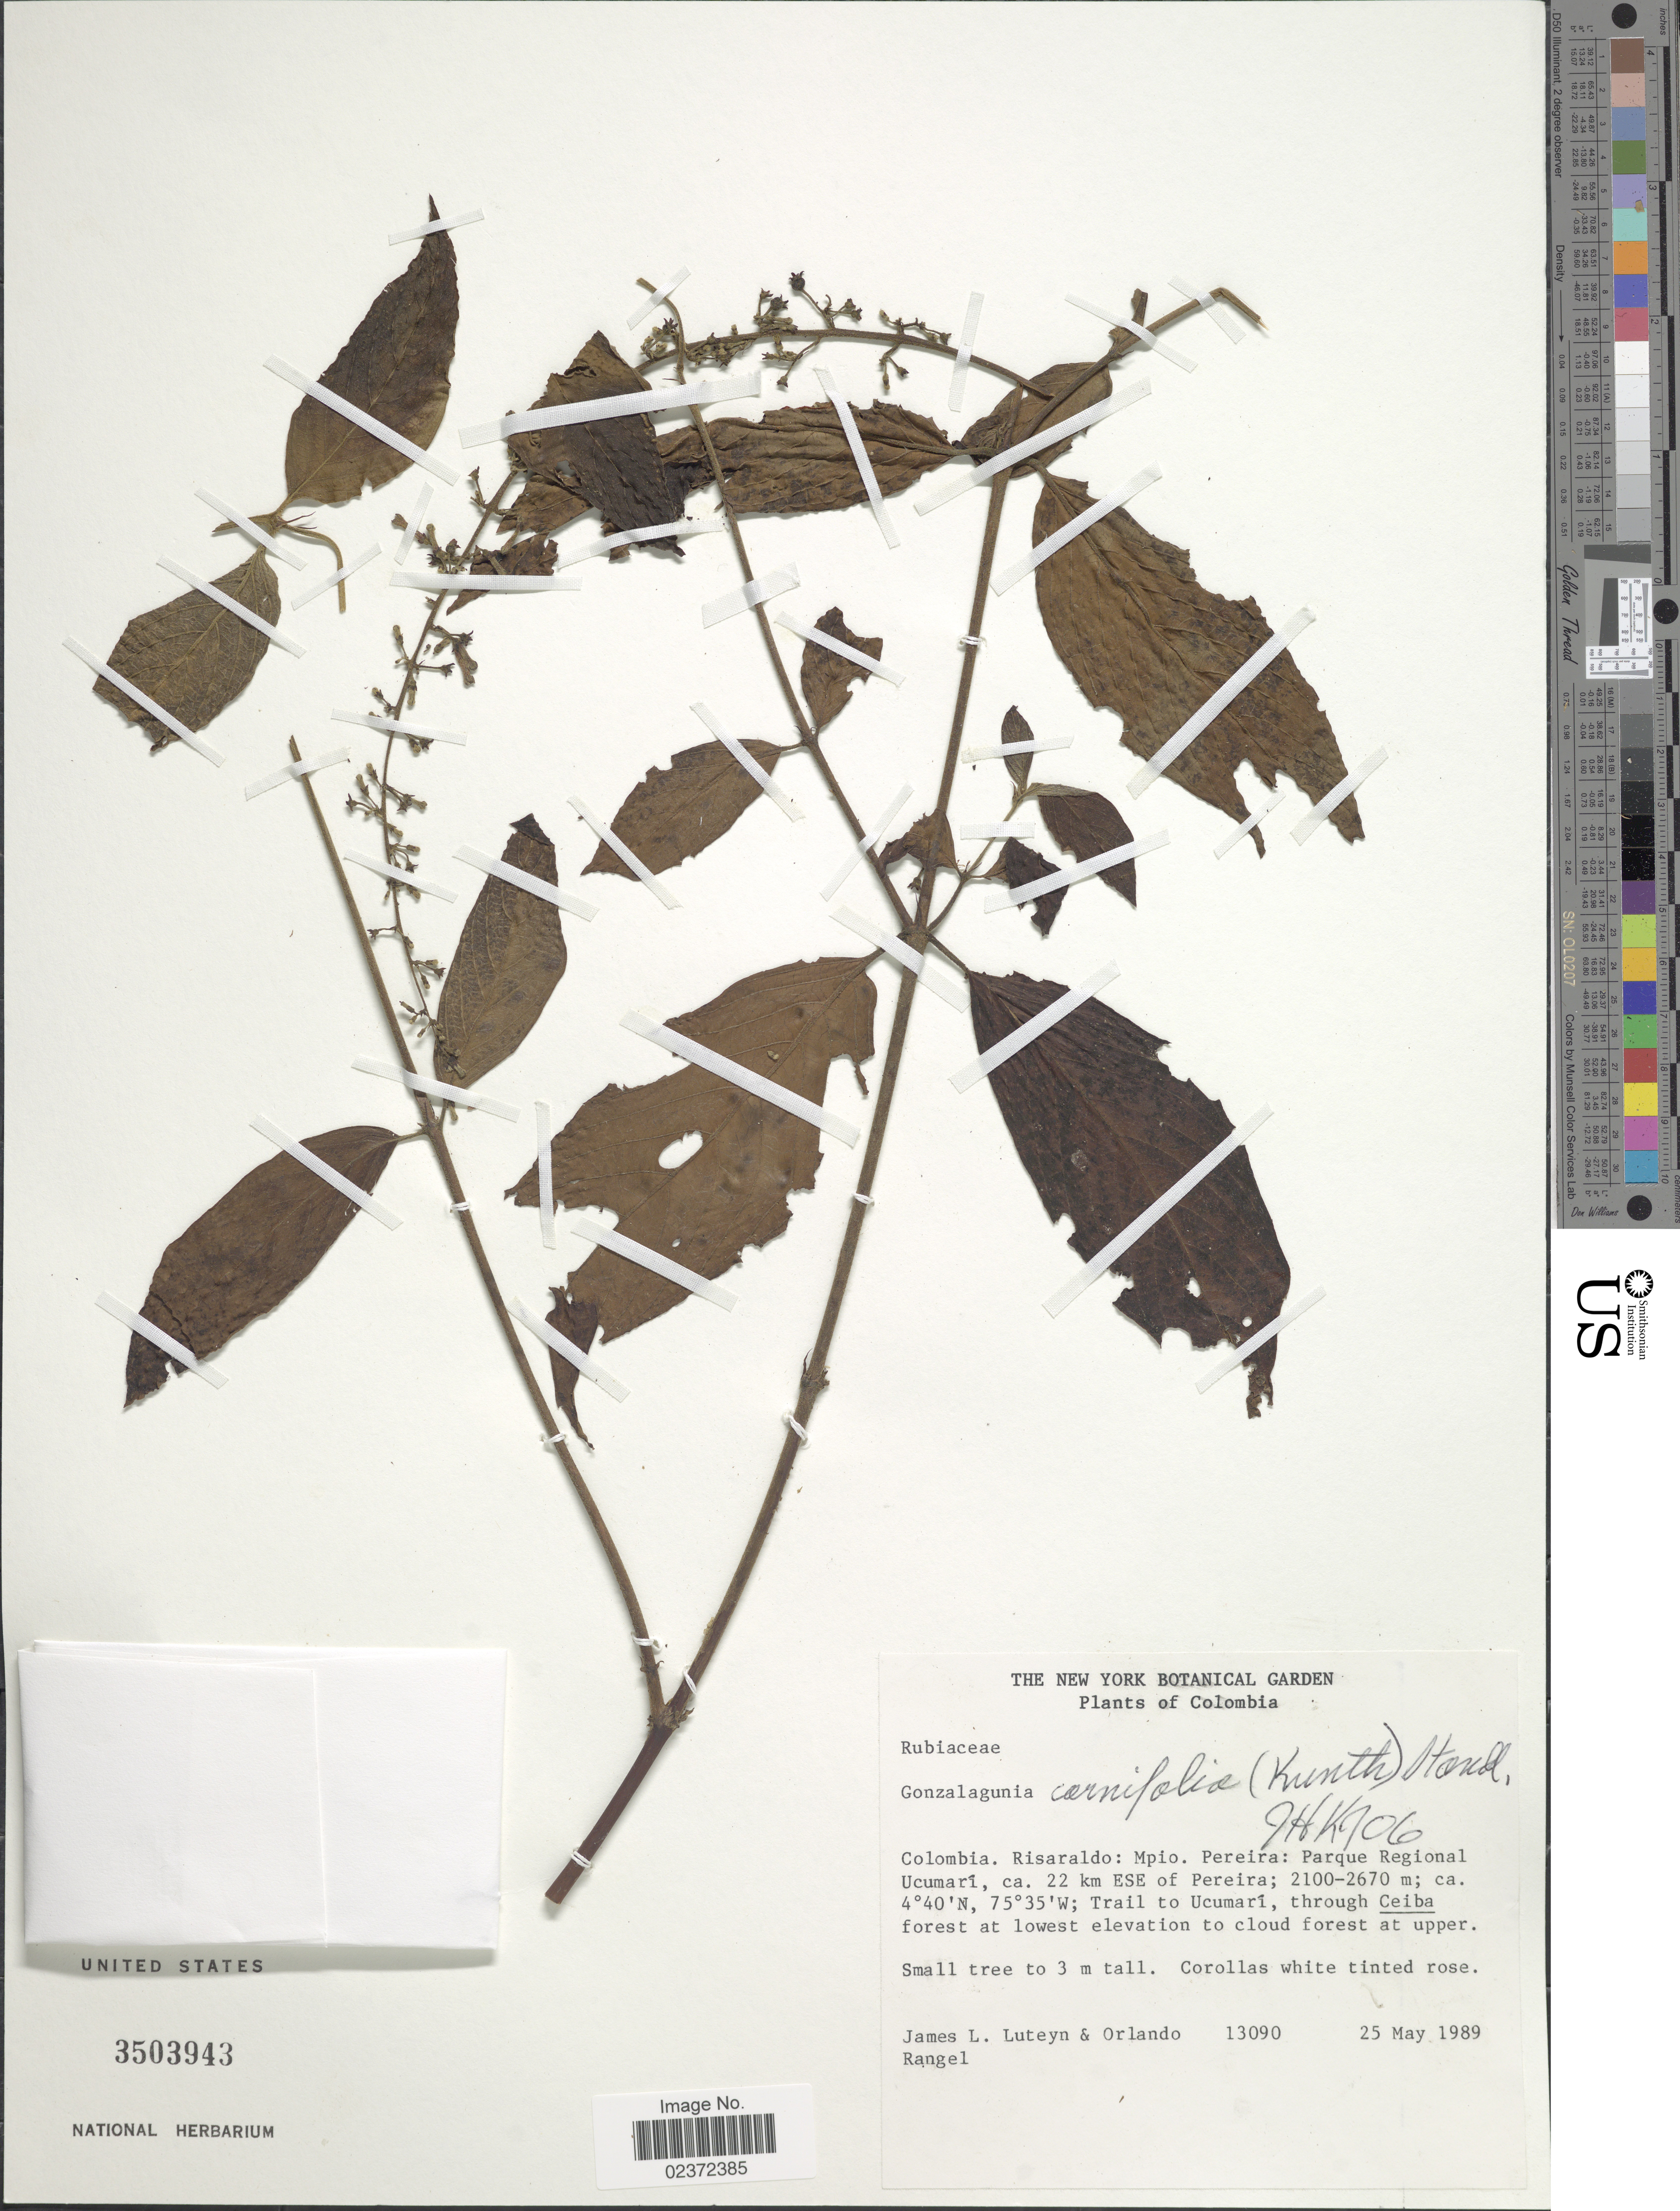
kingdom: Plantae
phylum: Tracheophyta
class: Magnoliopsida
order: Gentianales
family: Rubiaceae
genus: Gonzalagunia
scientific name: Gonzalagunia cornifolia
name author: (Kunth) Standl.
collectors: J. L. Luteyn & O. Rangel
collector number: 13090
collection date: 1989-05-25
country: Colombia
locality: Risaraldo: Mpio Pereira: Parque Regional Ucumarí, ca. 22 km ESE of Pereira; Trail to Ucumarí, through Ceiba forest at lowest elevation to cloud forest at upper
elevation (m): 2100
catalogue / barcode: US 3503943